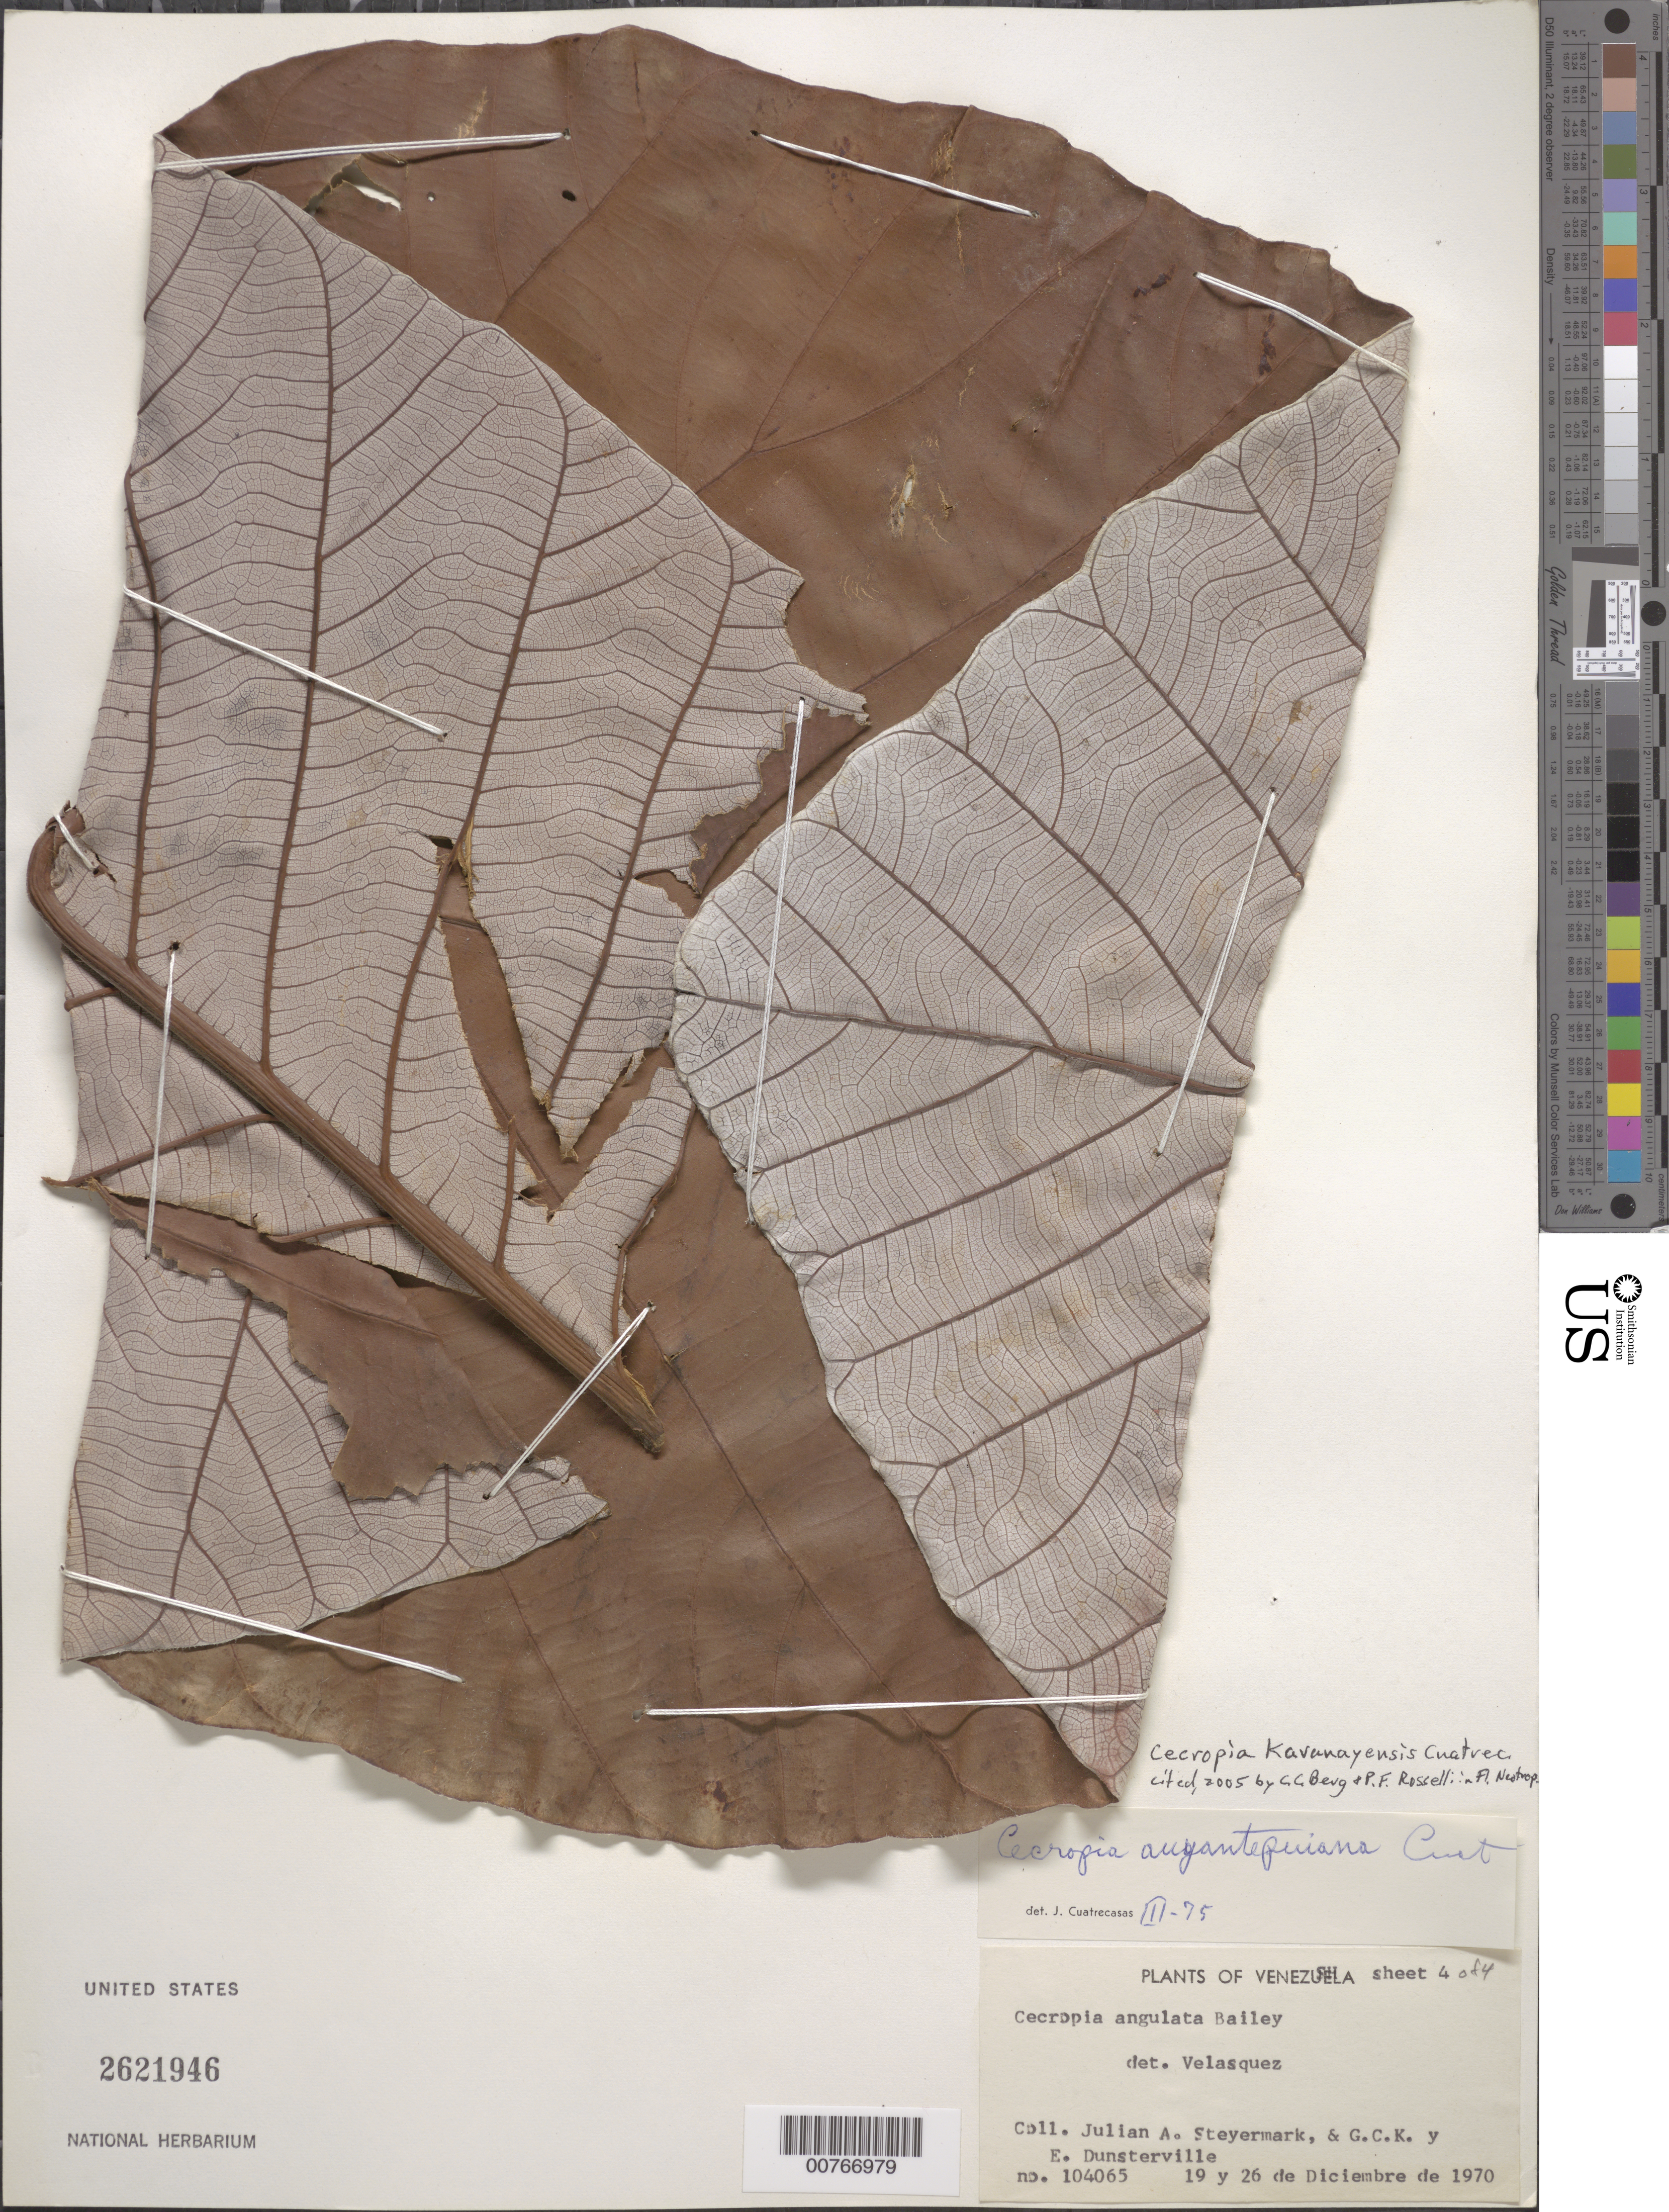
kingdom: Plantae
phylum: Tracheophyta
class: Magnoliopsida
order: Rosales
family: Urticaceae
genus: Cecropia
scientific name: Cecropia kavanayensis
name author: Cuatrec.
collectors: J. Steyermark, G. C. K. Dunsterville & E. Dunsterville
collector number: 104065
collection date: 1970-12-19/1970-12-26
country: Venezuela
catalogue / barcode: US 2621946